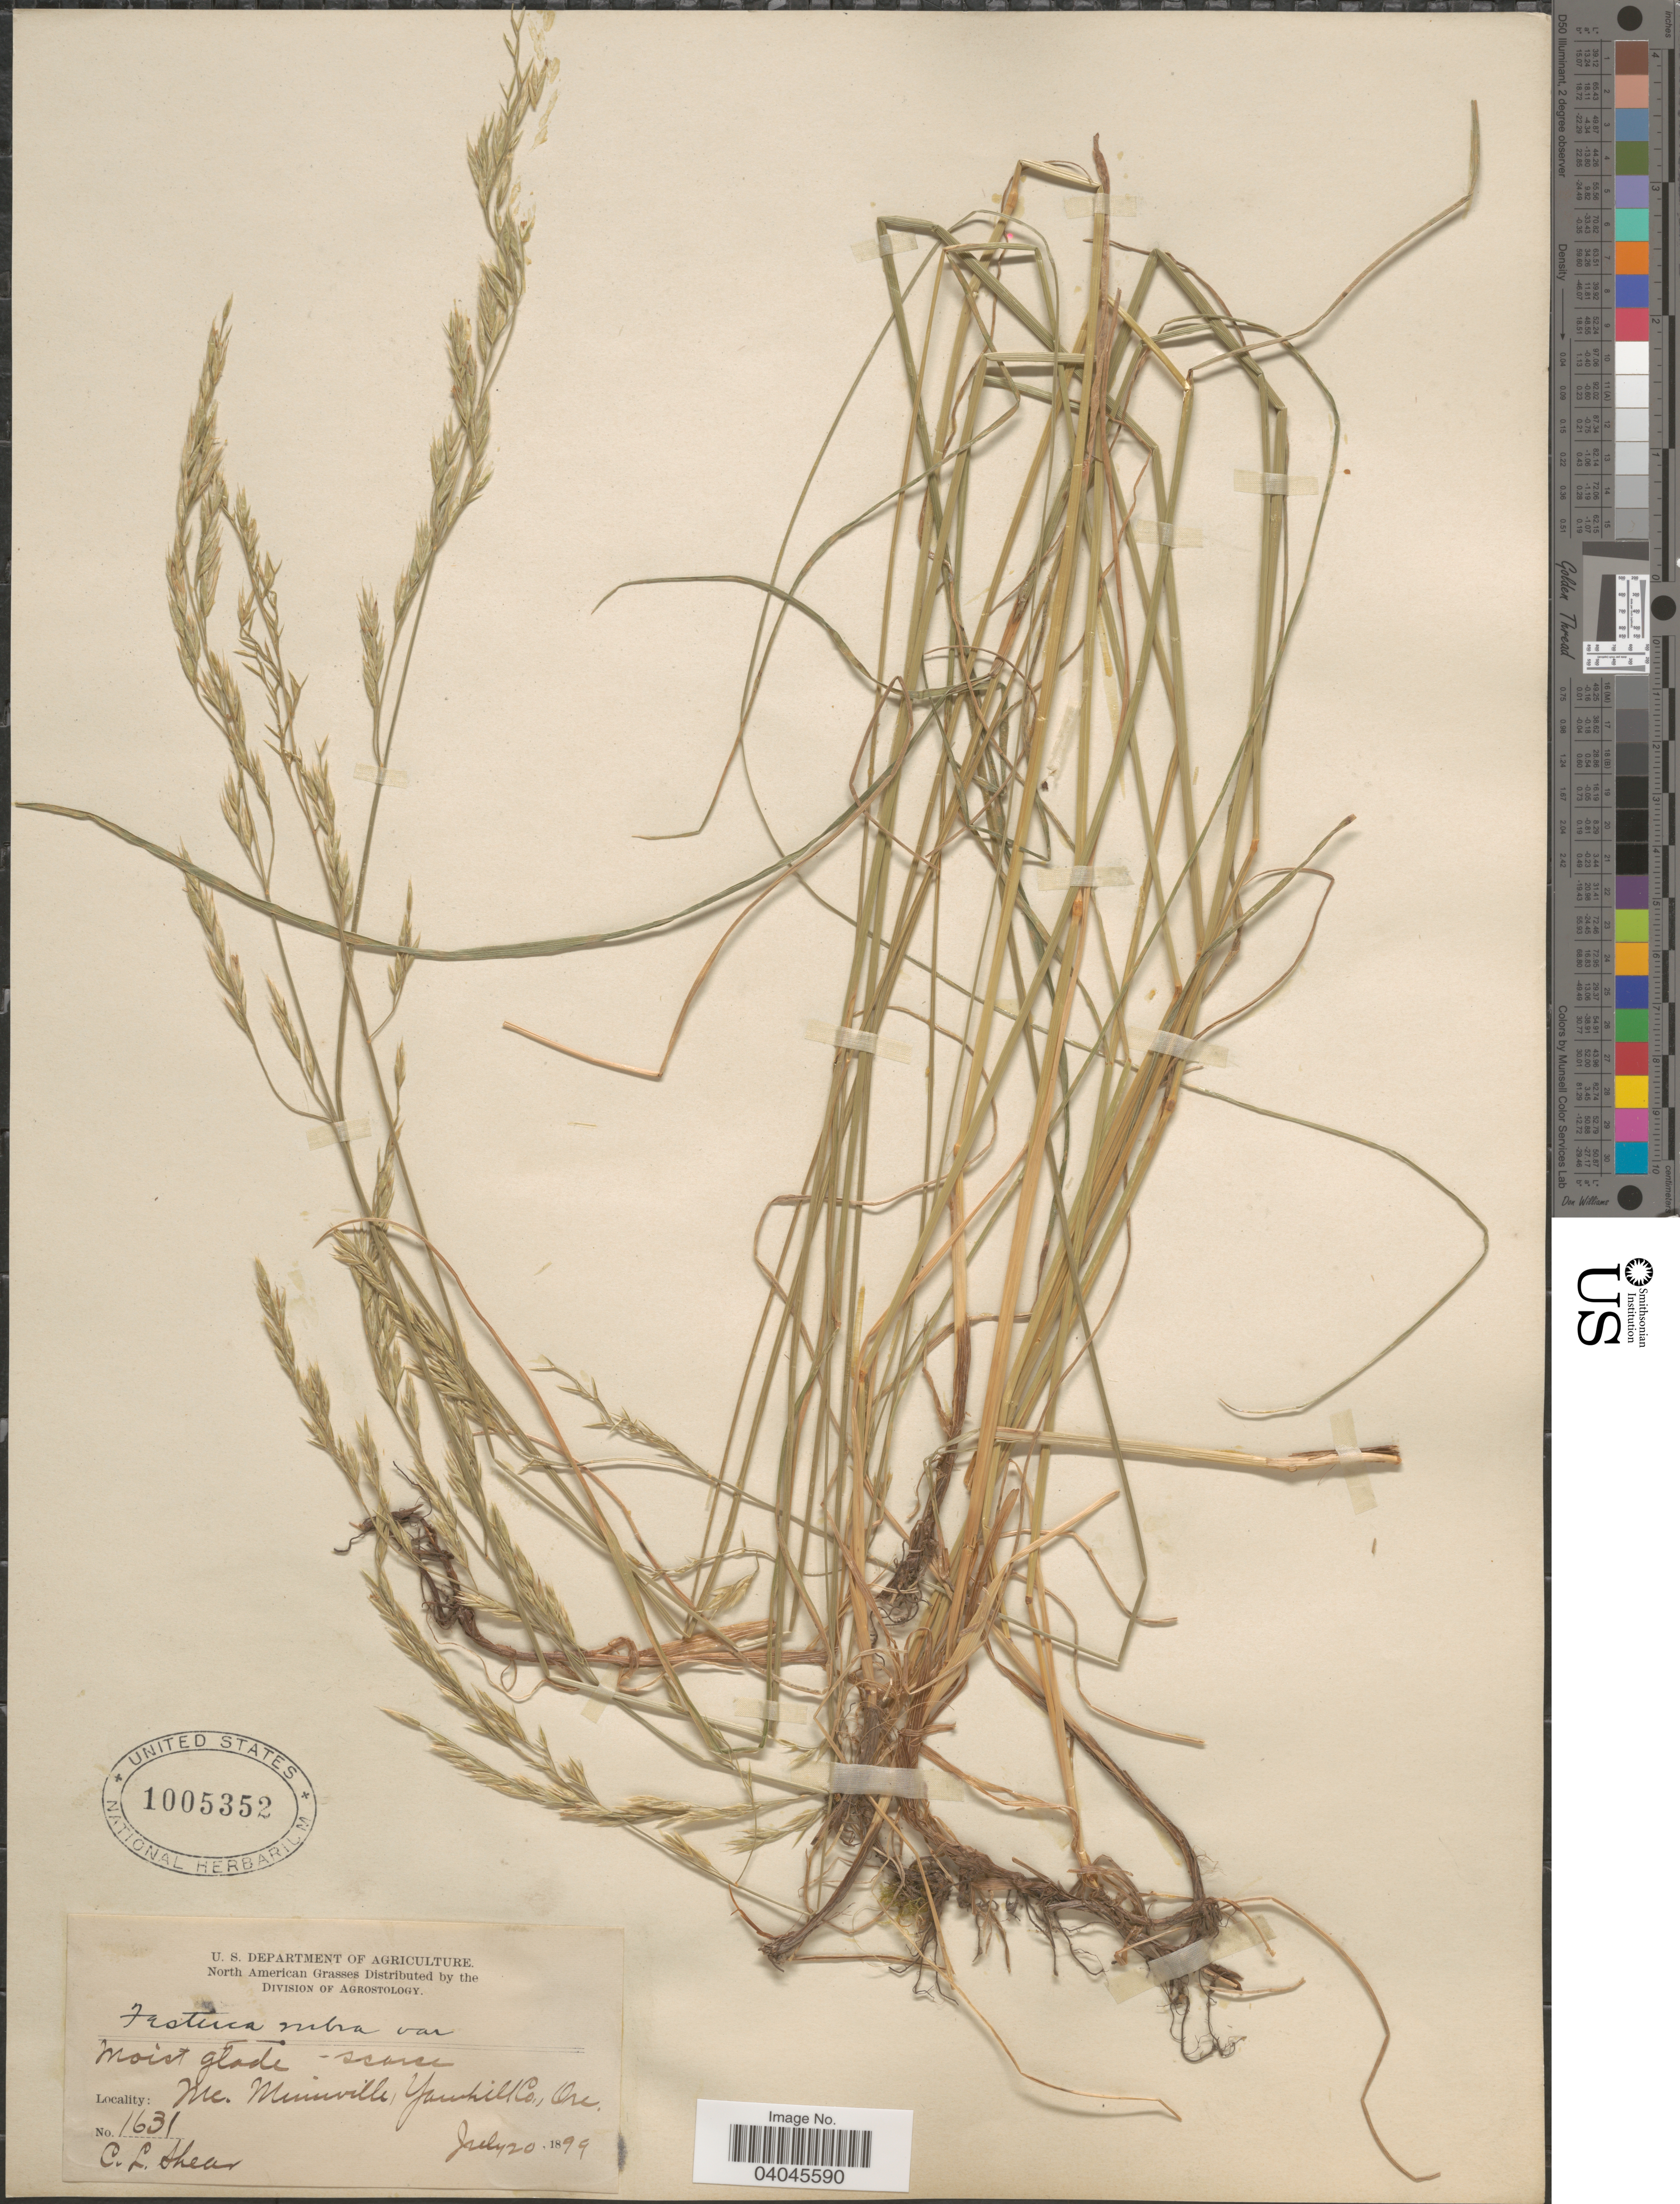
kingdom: Plantae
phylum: Tracheophyta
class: Liliopsida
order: Poales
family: Poaceae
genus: Festuca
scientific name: Festuca rubra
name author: L.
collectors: C. L. Shear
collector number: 1631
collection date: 1899-07-20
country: United States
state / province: Oregon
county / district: Yamhill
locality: McMinnville, Yamhill Co.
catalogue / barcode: US 1005352